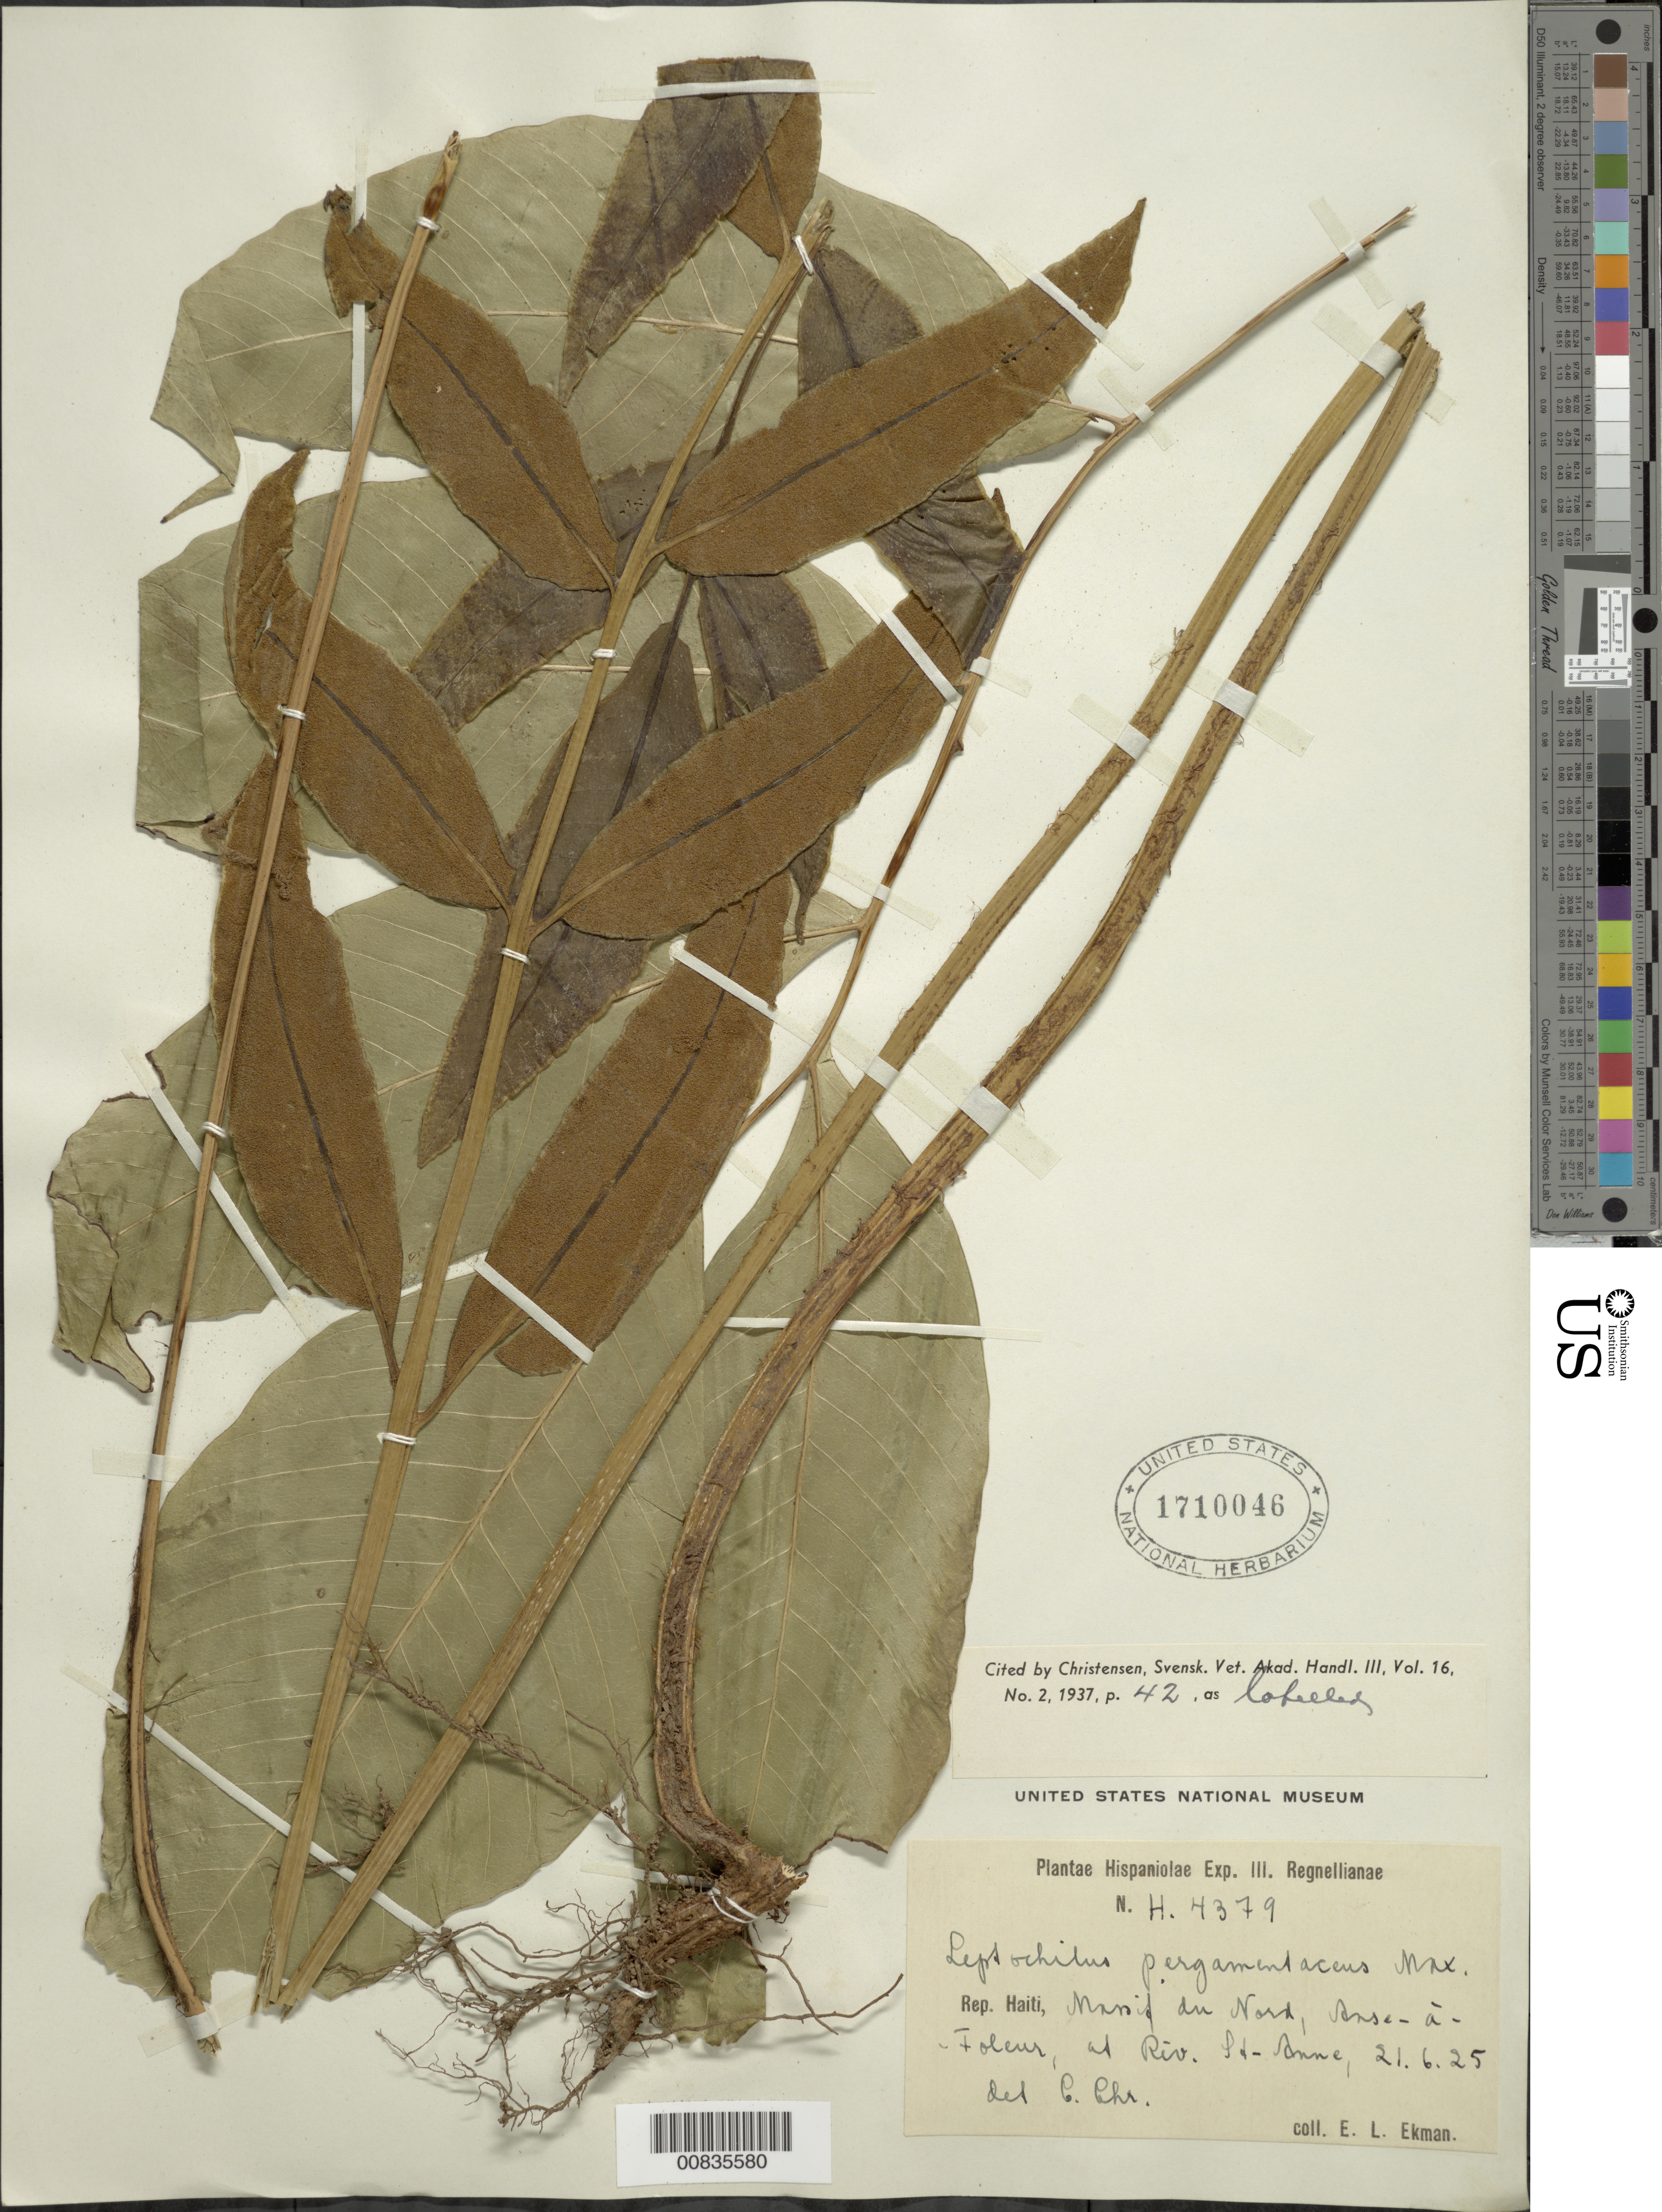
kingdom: Plantae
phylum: Tracheophyta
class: Polypodiopsida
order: Polypodiales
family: Dryopteridaceae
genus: Mickelia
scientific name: Mickelia pergamentacea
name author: (Maxon) R.C. Moran et al.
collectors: E. L. Ekman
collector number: H 4379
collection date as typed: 21 Jun 1925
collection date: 1925-06-21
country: Haiti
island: Hispaniola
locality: Massif du Nord, Anse-à-Foleur, Riv. St. Anne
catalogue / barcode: US 1710046